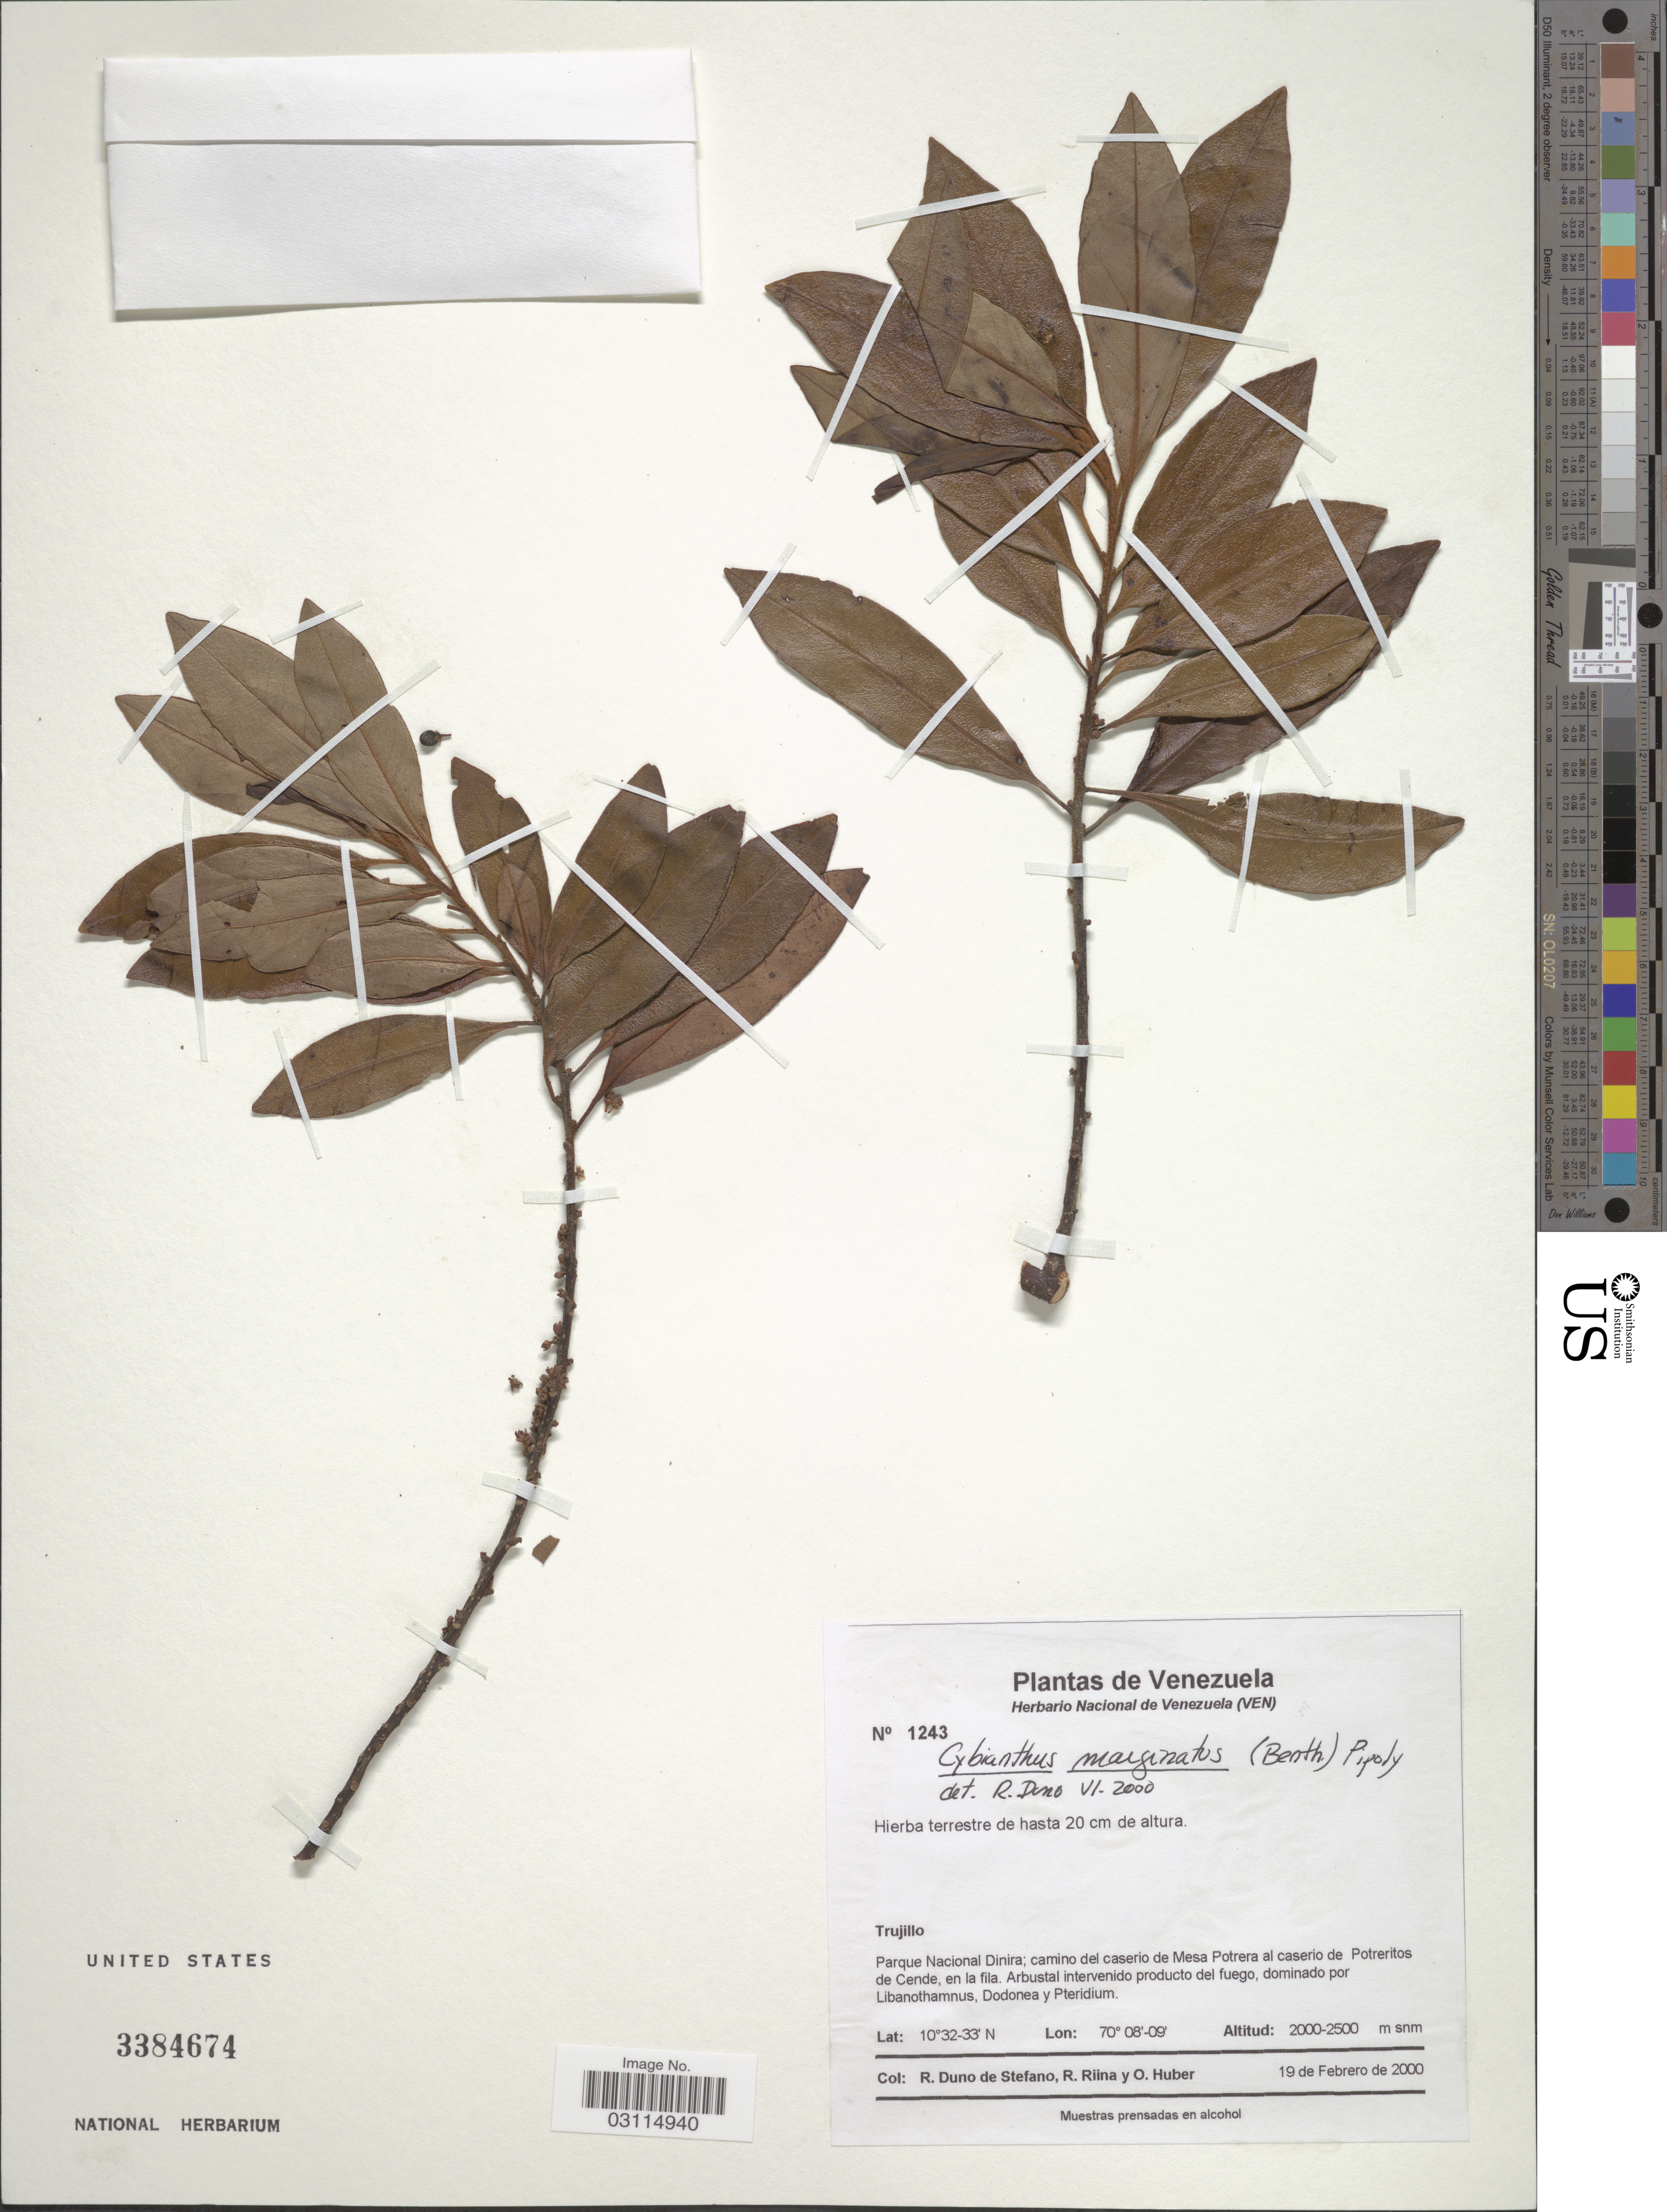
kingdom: Plantae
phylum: Tracheophyta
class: Magnoliopsida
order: Ericales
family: Primulaceae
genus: Cybianthus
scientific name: Cybianthus marginatus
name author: (Benth.) Pipoly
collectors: R. Duno de Stefano, R. Riina & O. Huber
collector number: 1243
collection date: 2000-02-19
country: Venezuela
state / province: Trujillo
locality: Parque Nacional Dinira; camino del caserio de Mesa Potrera al caserio de Potreritos de Cende, en la fila.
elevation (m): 2000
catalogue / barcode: US 3384674